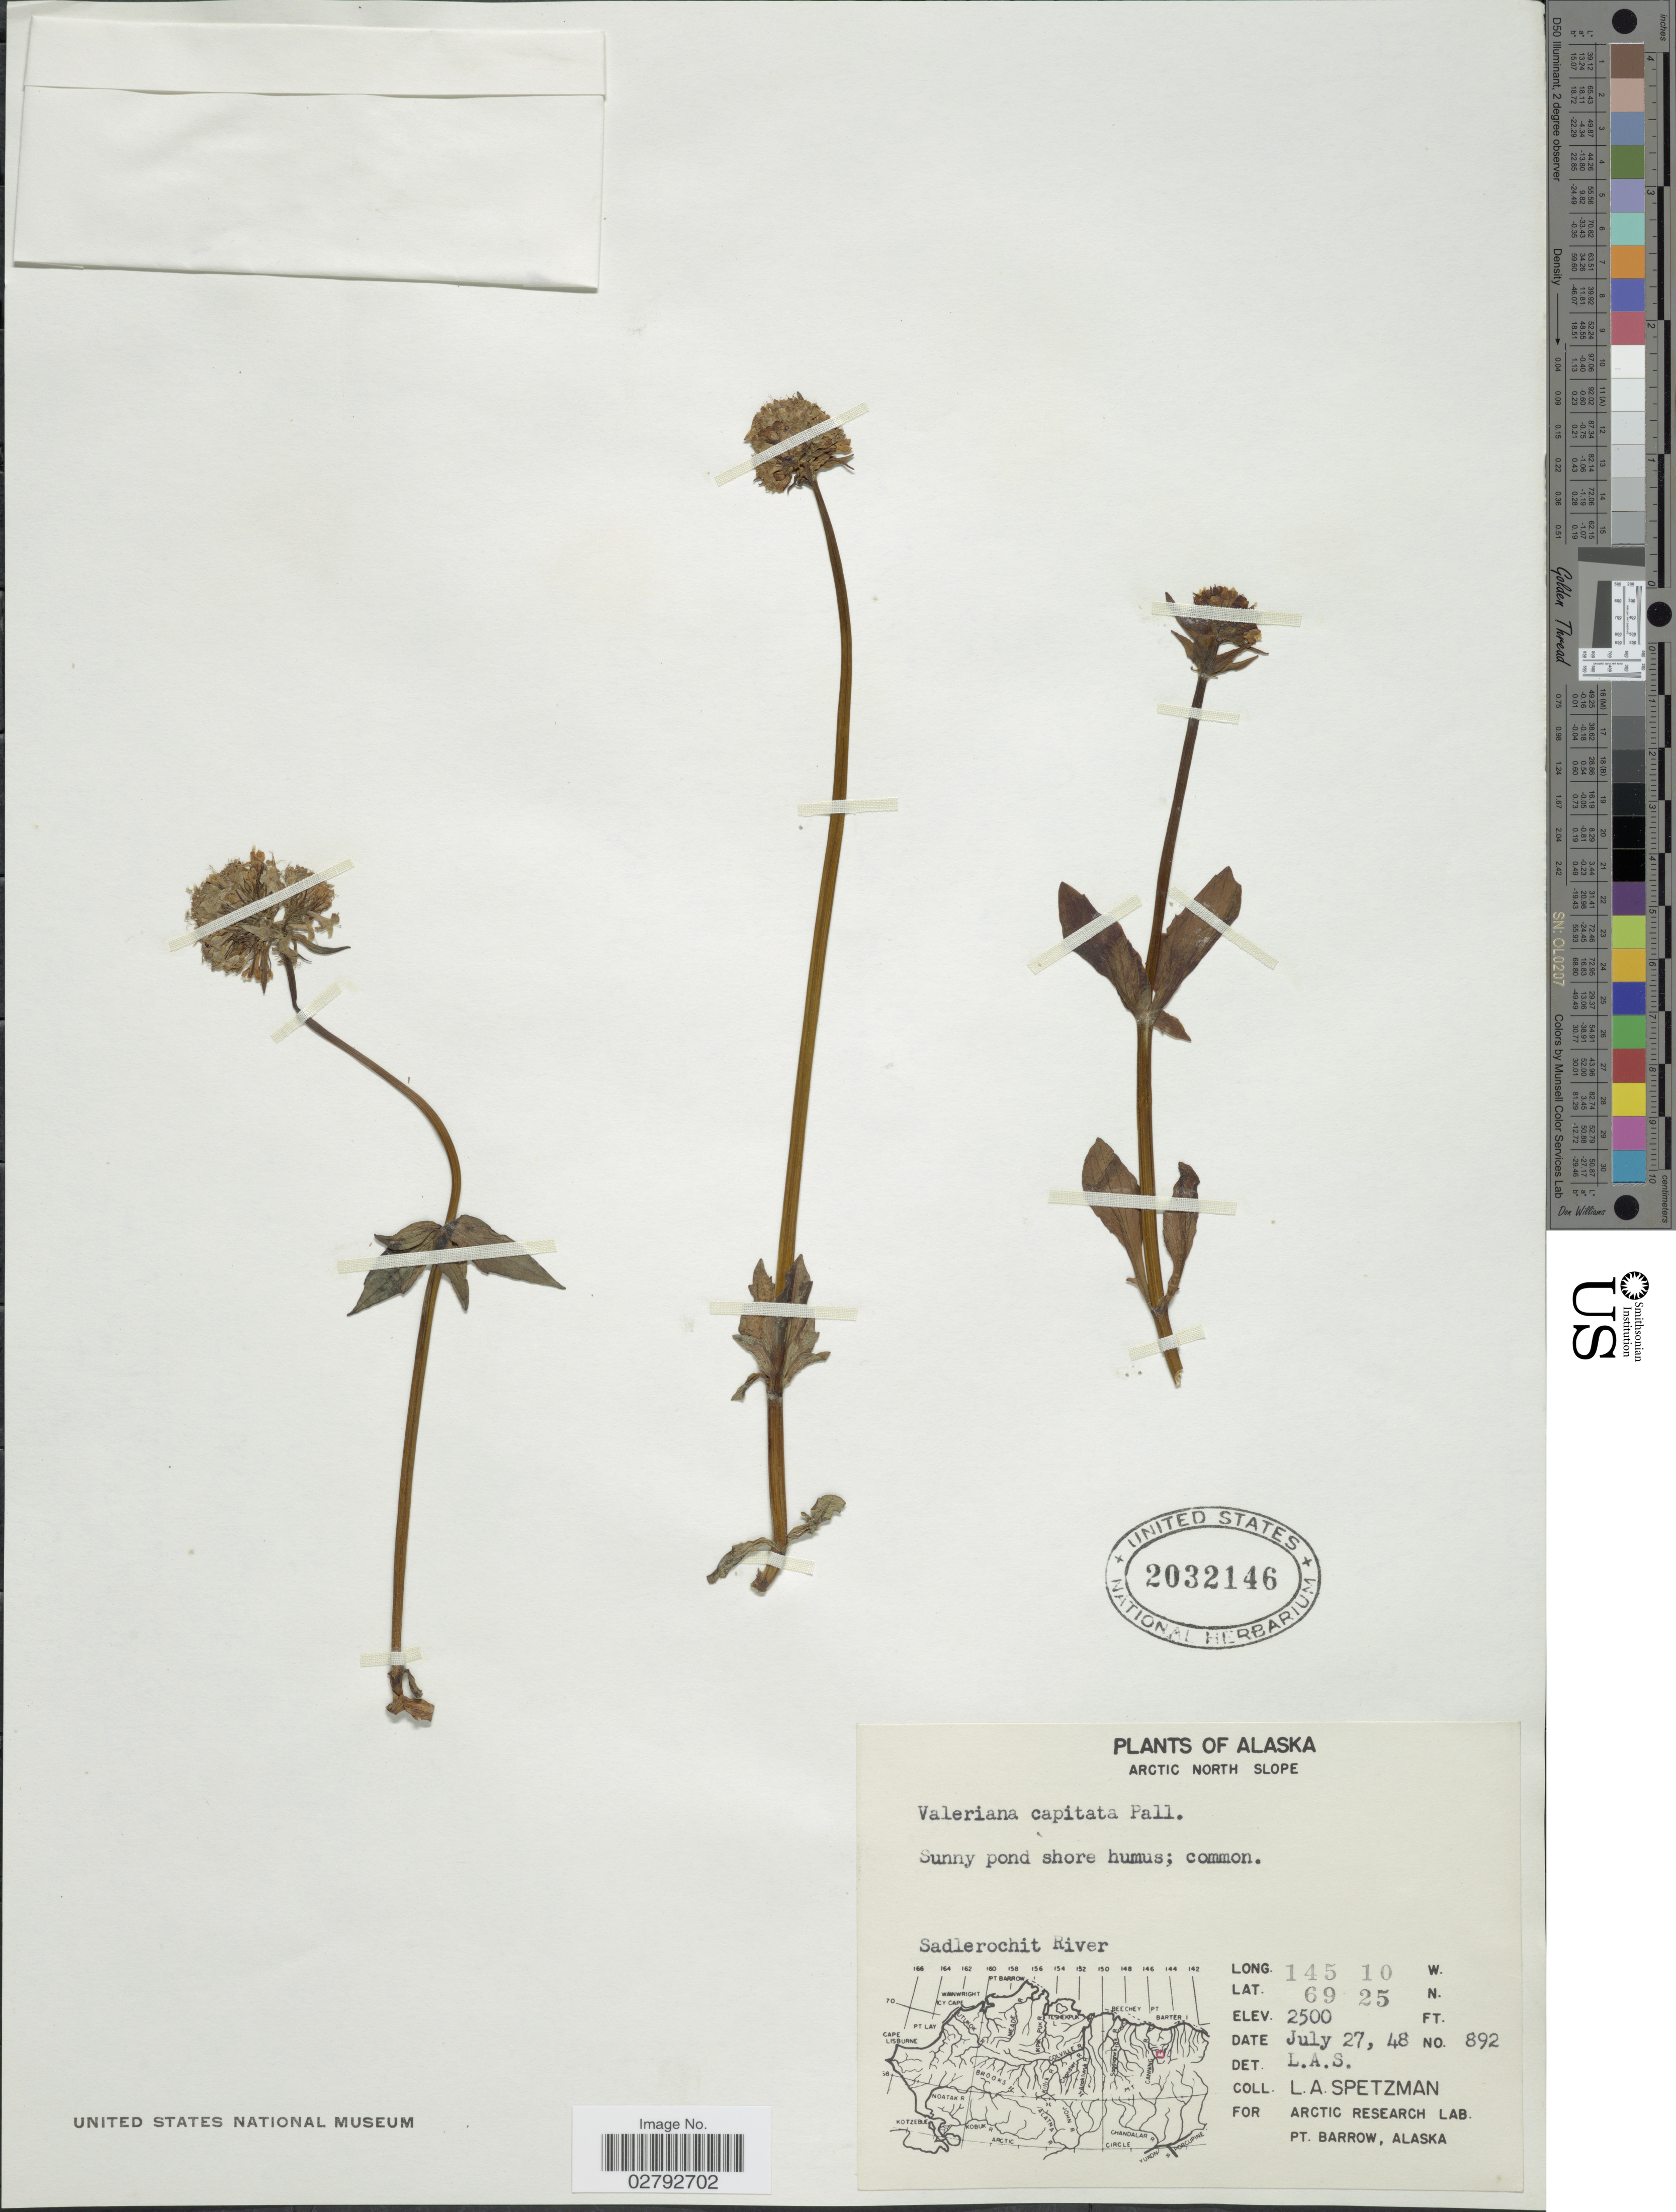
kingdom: Plantae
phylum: Tracheophyta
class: Magnoliopsida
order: Dipsacales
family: Caprifoliaceae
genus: Valeriana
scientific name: Valeriana capitata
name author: Link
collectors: L. Spetzman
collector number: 892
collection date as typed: Transcribed d/m/y: 27/7/48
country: United States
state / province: Alaska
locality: Arctic North Slope. Sadlerochit River.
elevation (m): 762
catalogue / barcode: US 2032146